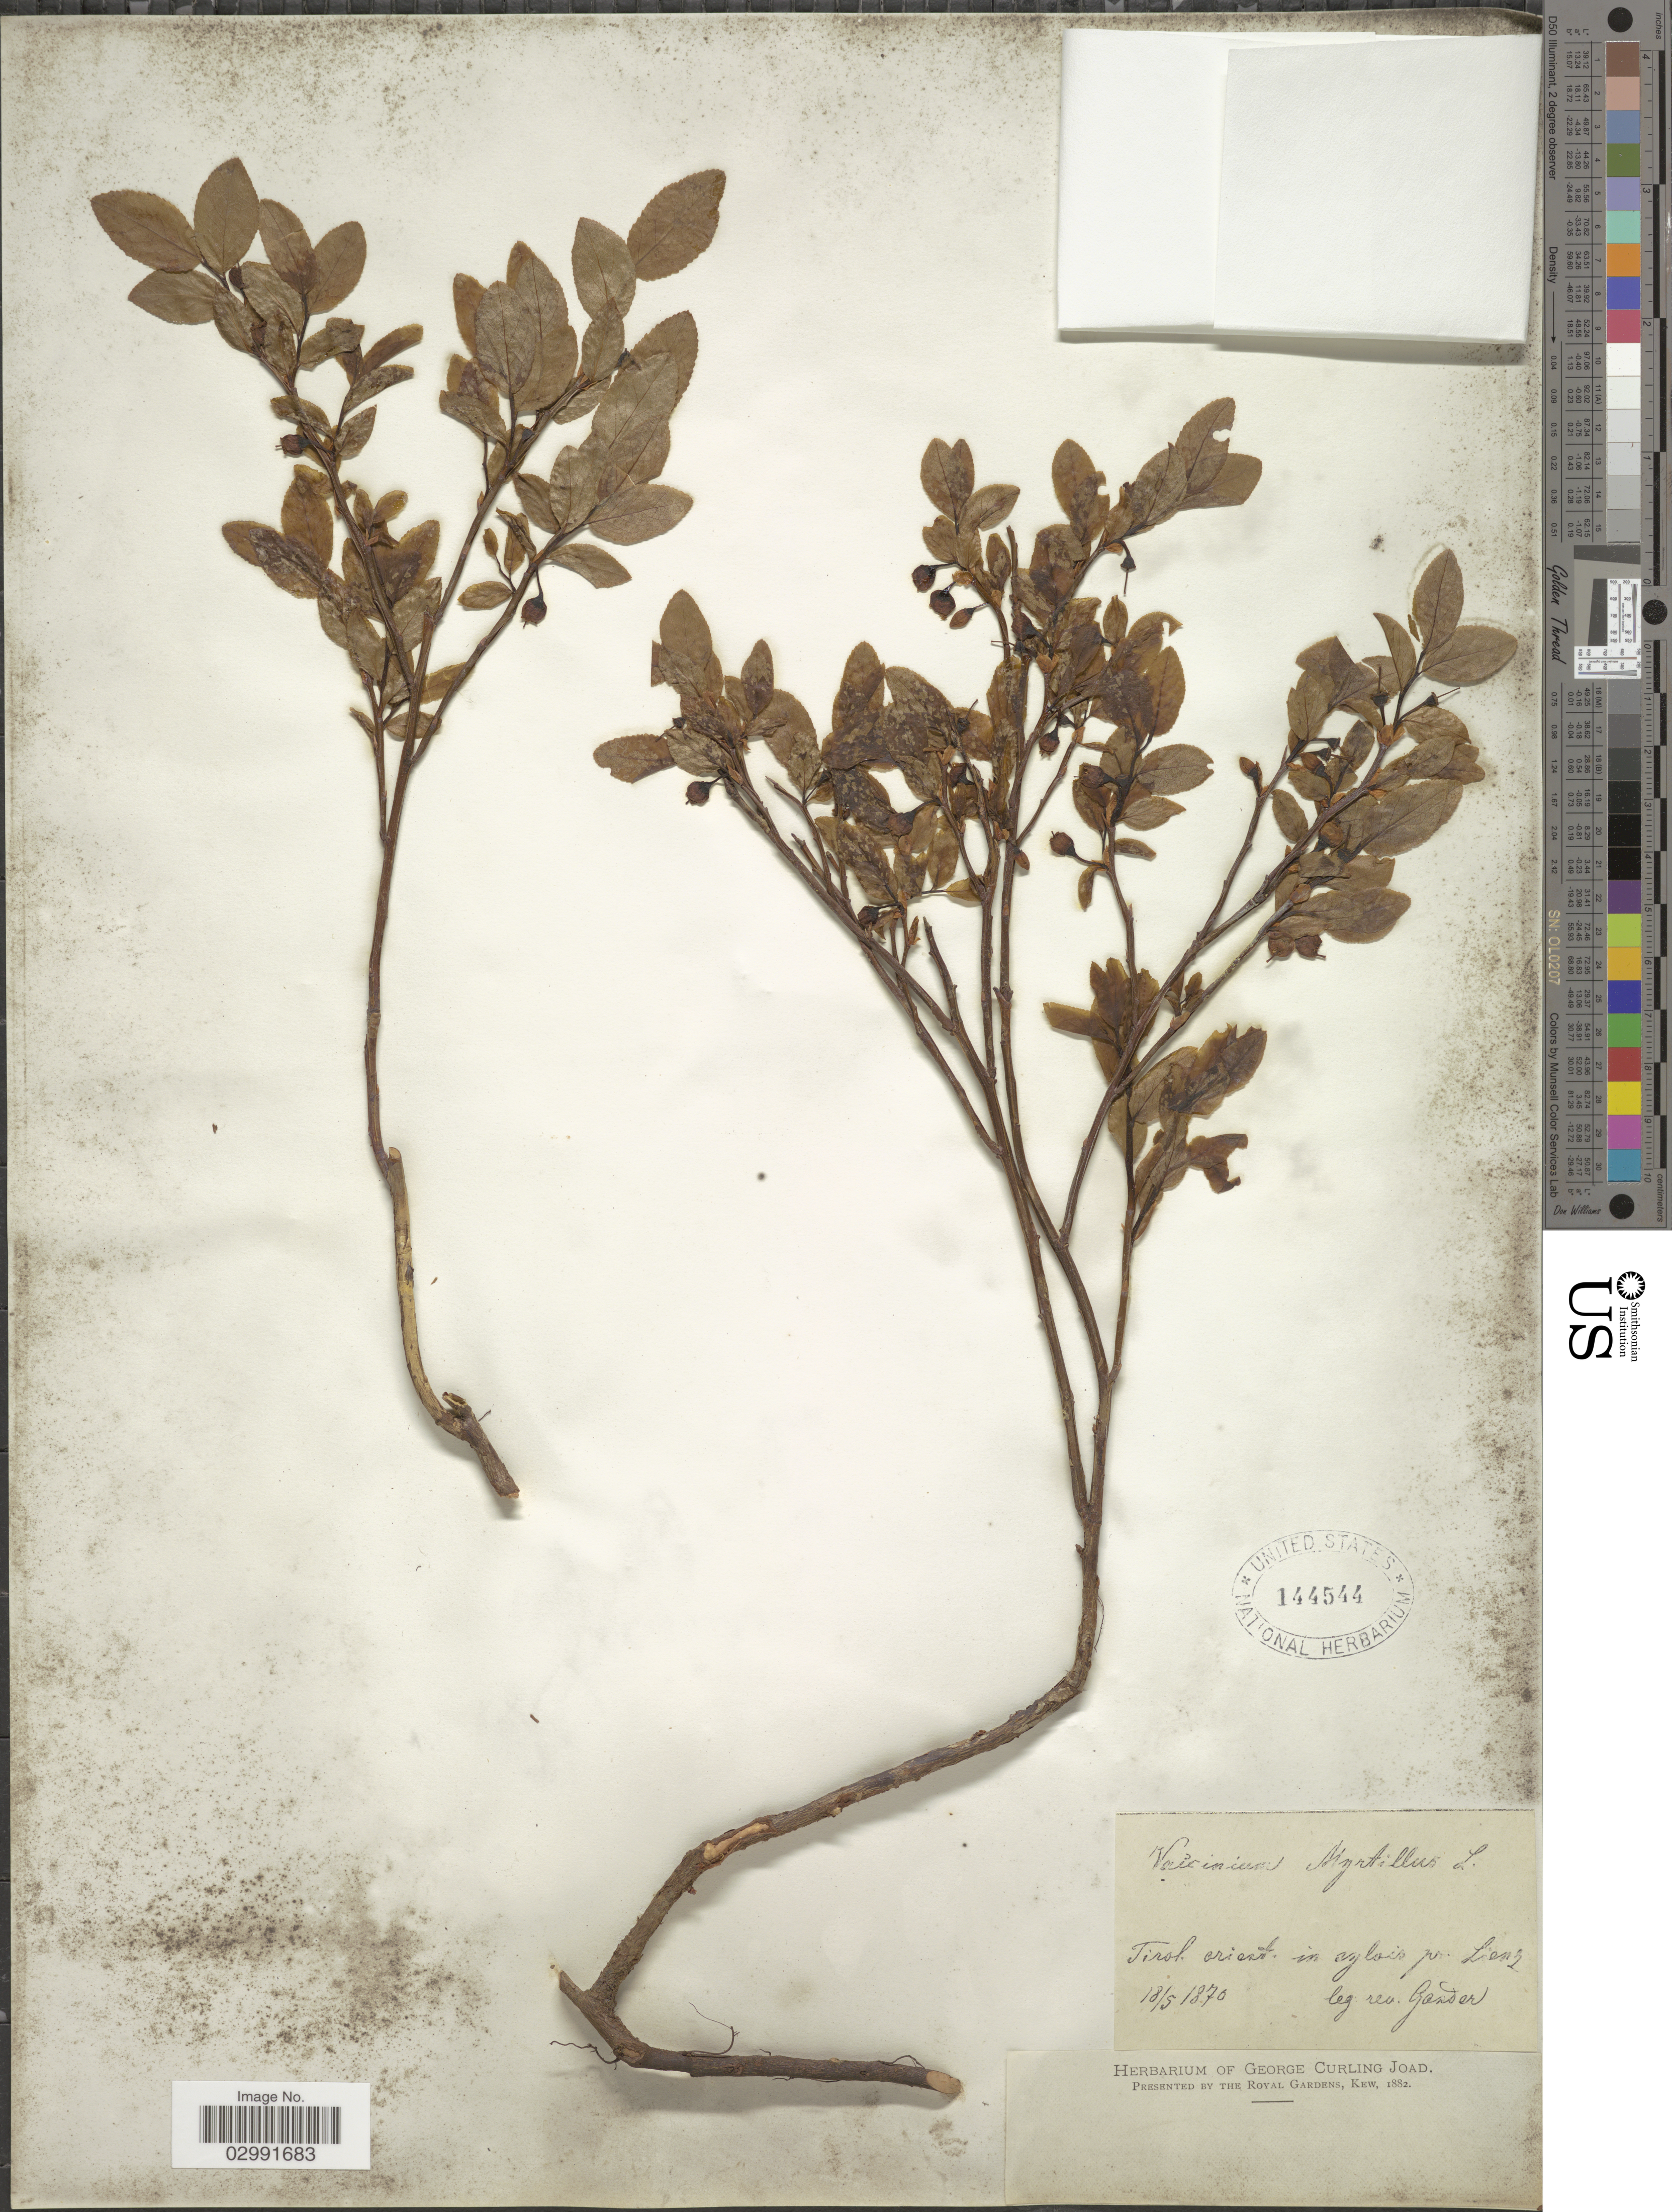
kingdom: Plantae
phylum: Tracheophyta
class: Magnoliopsida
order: Ericales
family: Ericaceae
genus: Vaccinium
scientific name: Vaccinium myrtillus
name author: L.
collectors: Rev. Garder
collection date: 1870-05-18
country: Austria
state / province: Tirol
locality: Tirol orient in sylvis pr Lienz.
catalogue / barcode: US 144544